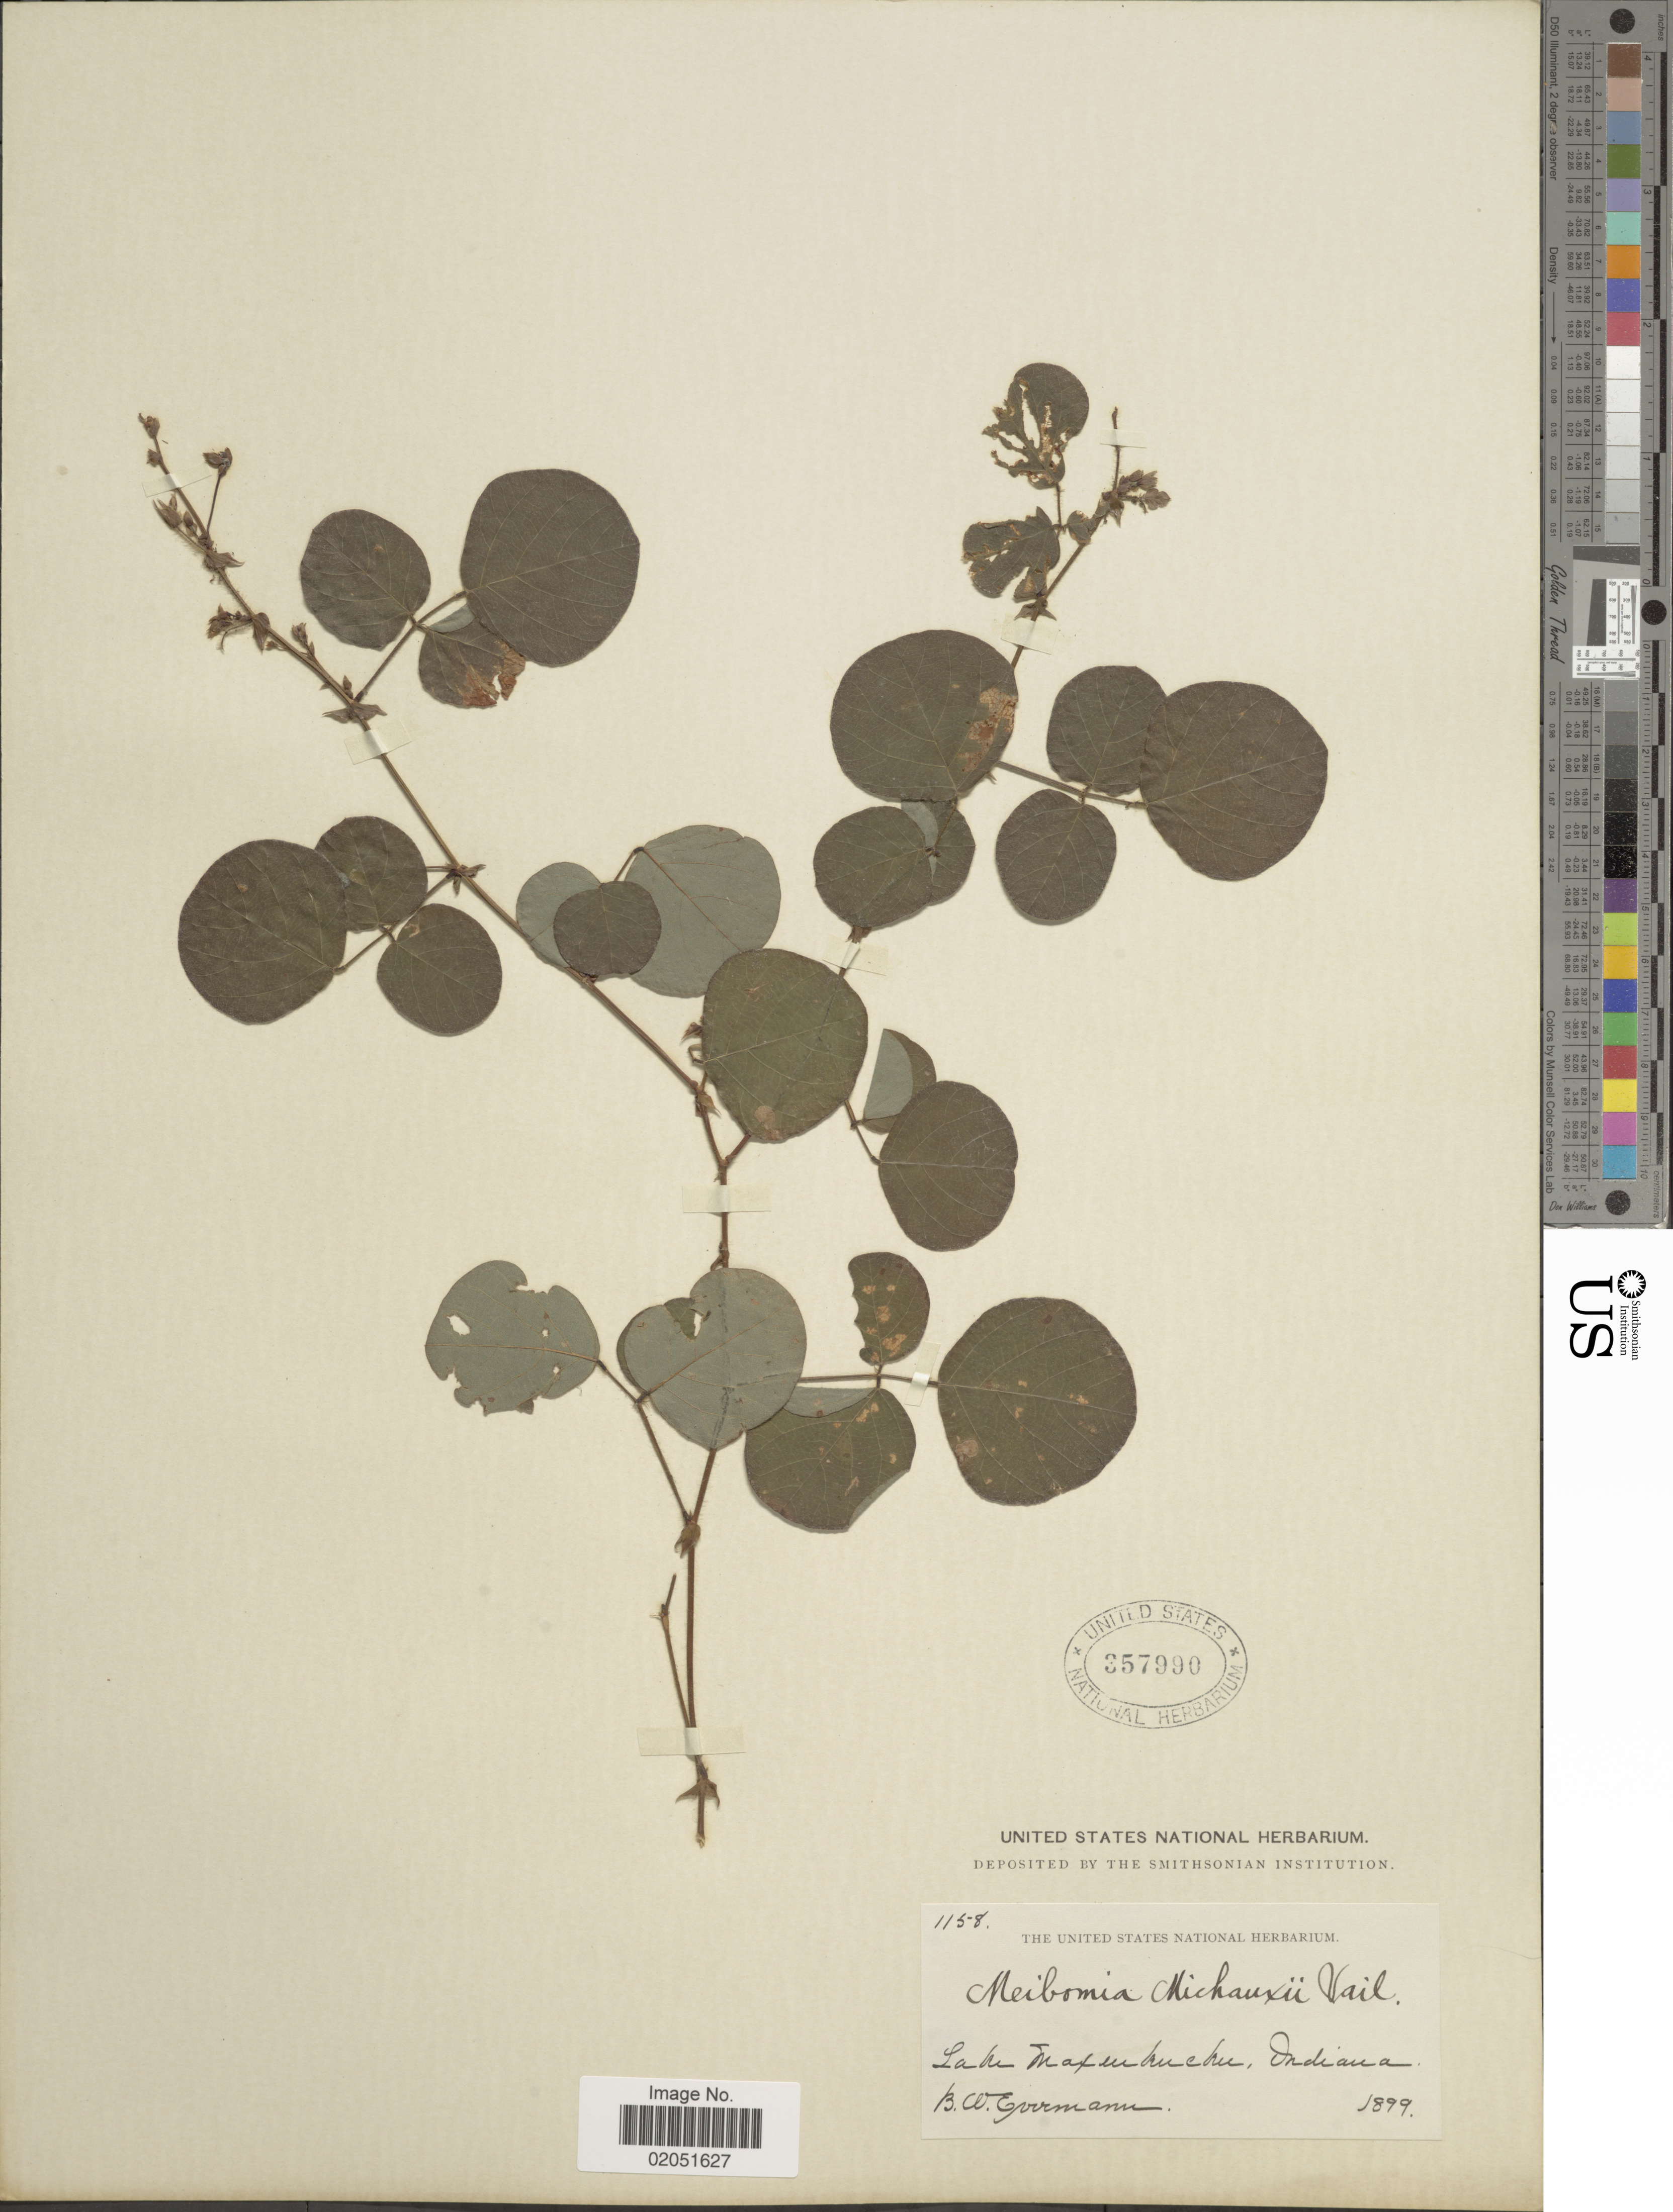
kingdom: Plantae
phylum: Tracheophyta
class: Magnoliopsida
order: Fabales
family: Fabaceae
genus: Desmodium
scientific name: Desmodium rotundifolium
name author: DC.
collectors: B. W. Evermann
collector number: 1158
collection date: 1899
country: United States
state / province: Indiana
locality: Lake Maximkuckee, Indiana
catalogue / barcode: US 357990